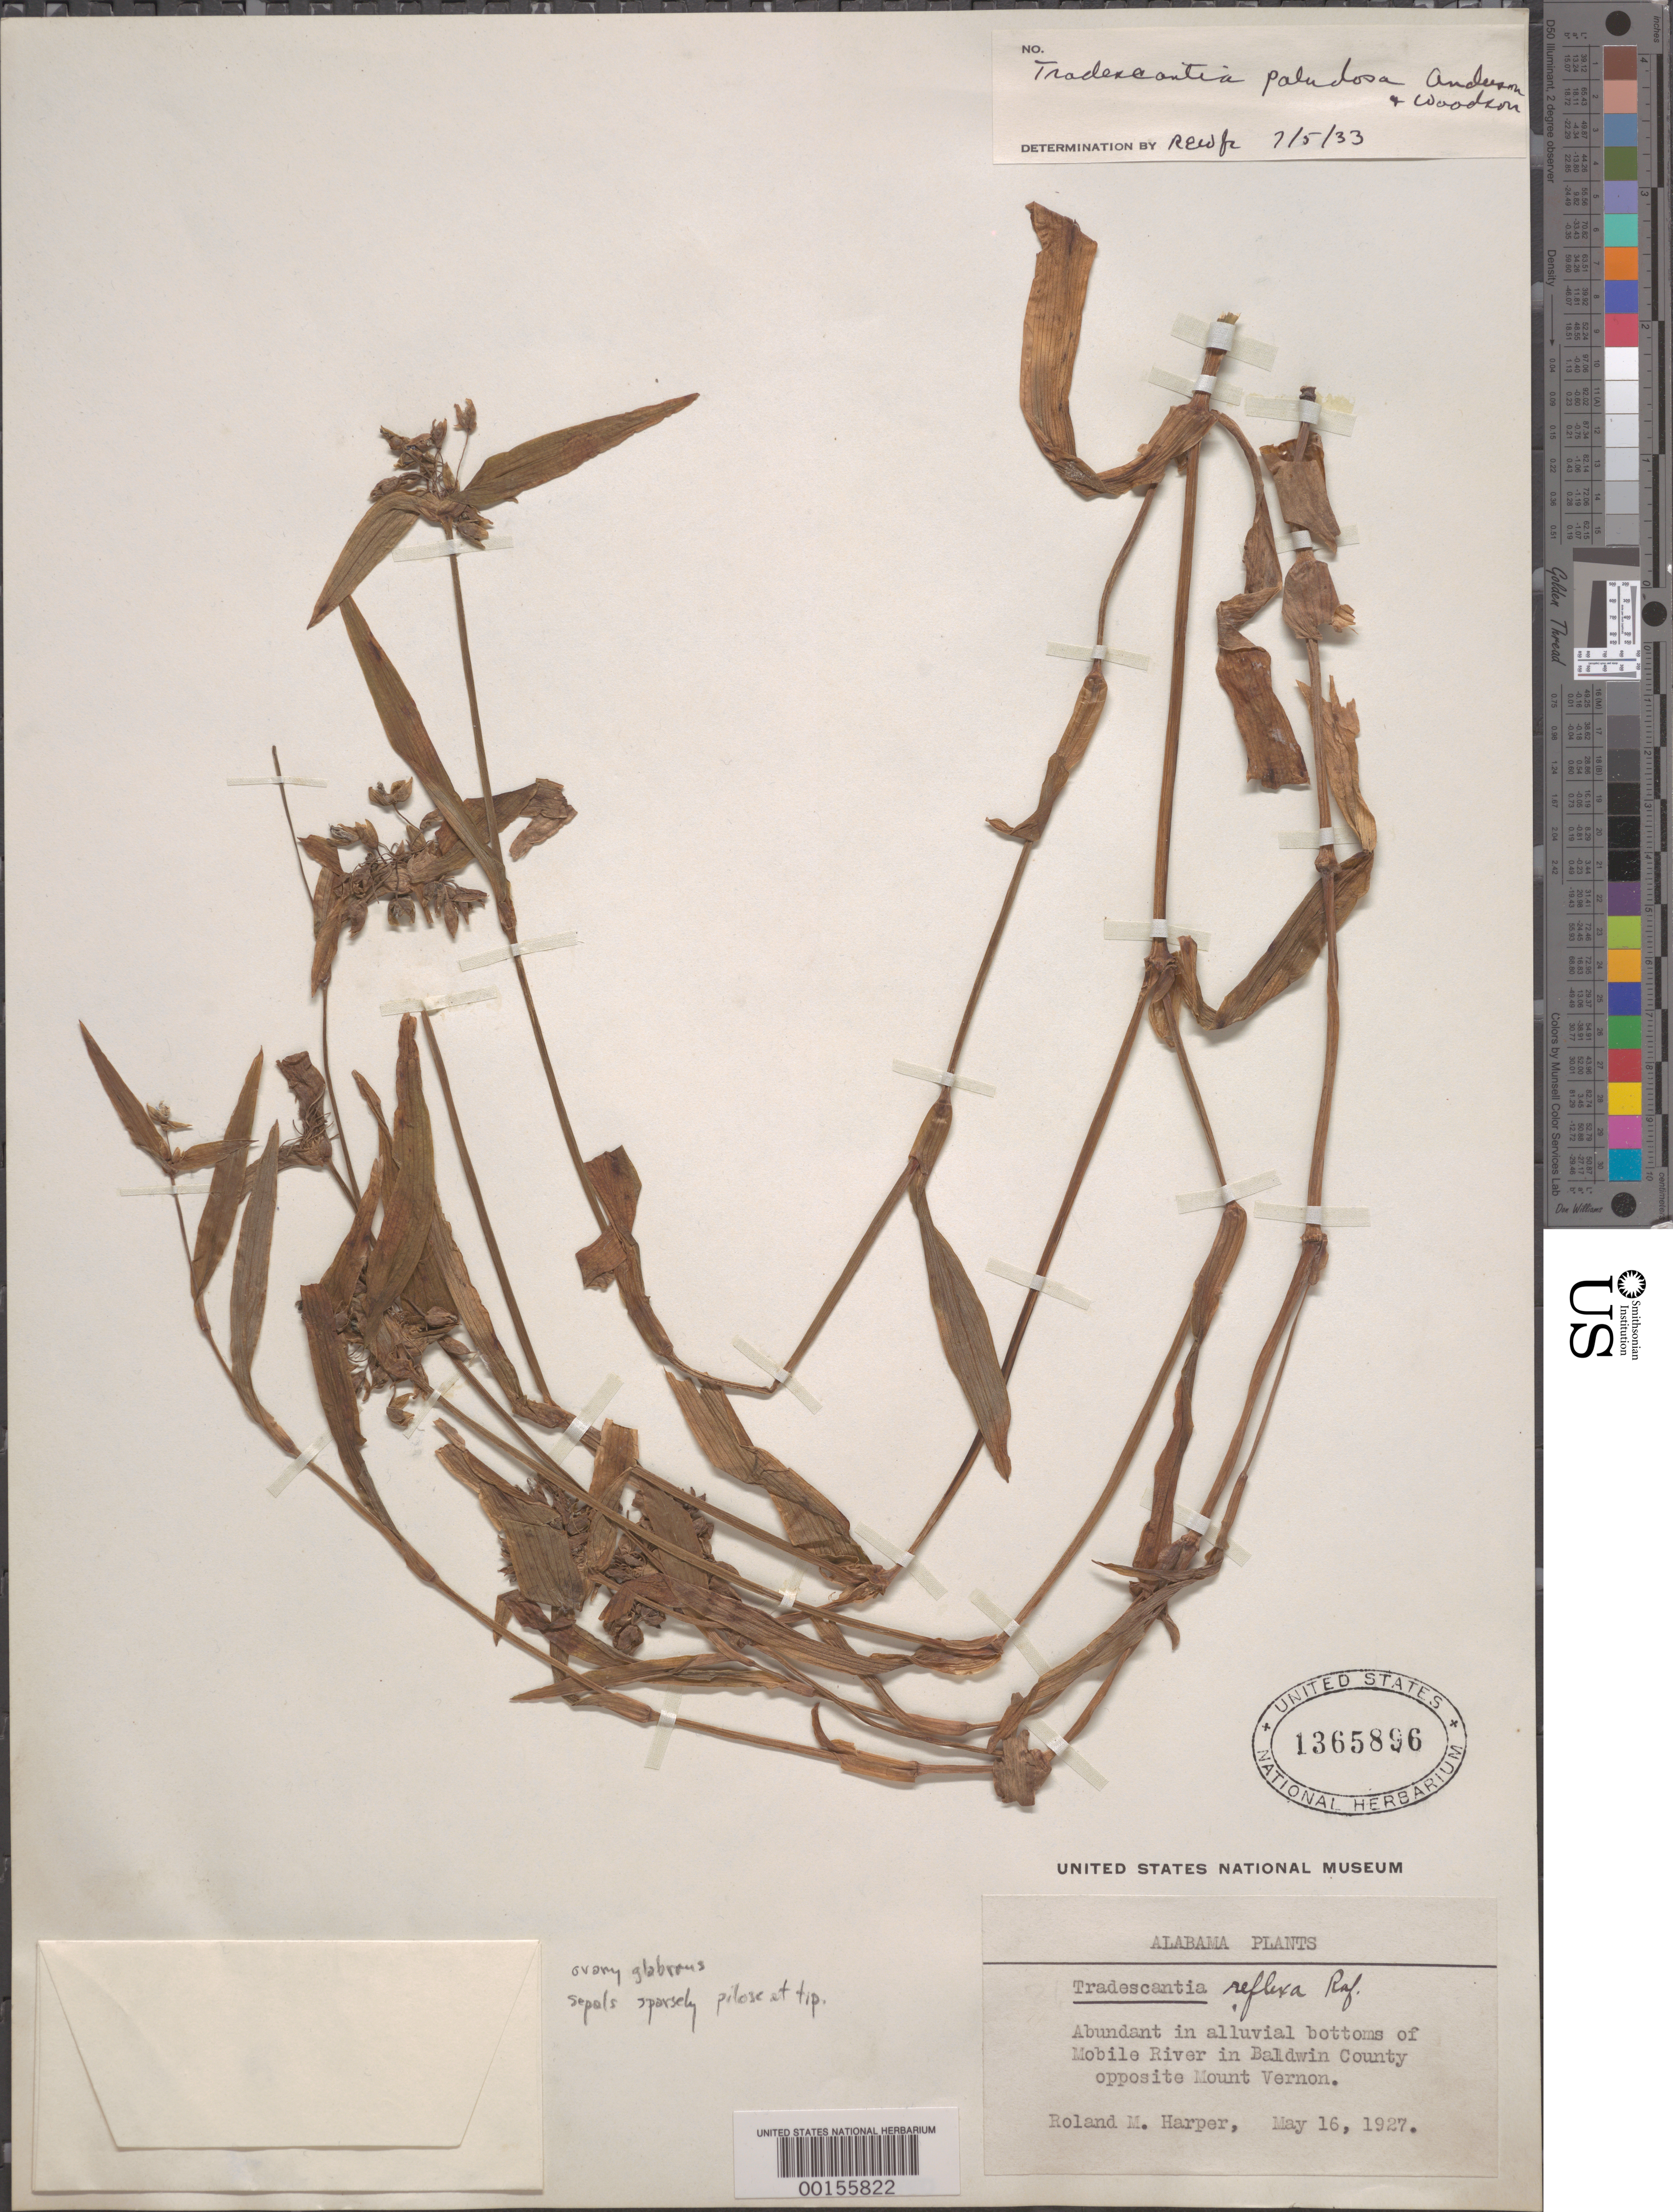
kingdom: Plantae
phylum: Tracheophyta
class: Liliopsida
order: Commelinales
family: Commelinaceae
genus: Tradescantia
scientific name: Tradescantia paludosa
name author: E.S. Anderson & Woodson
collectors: R. M. Harper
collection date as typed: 16 May 1927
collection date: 1927-05-16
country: United States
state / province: Alabama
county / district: Baldwin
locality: Mobile river (baldwin river)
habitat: Alluvial bottoms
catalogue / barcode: US 1365896